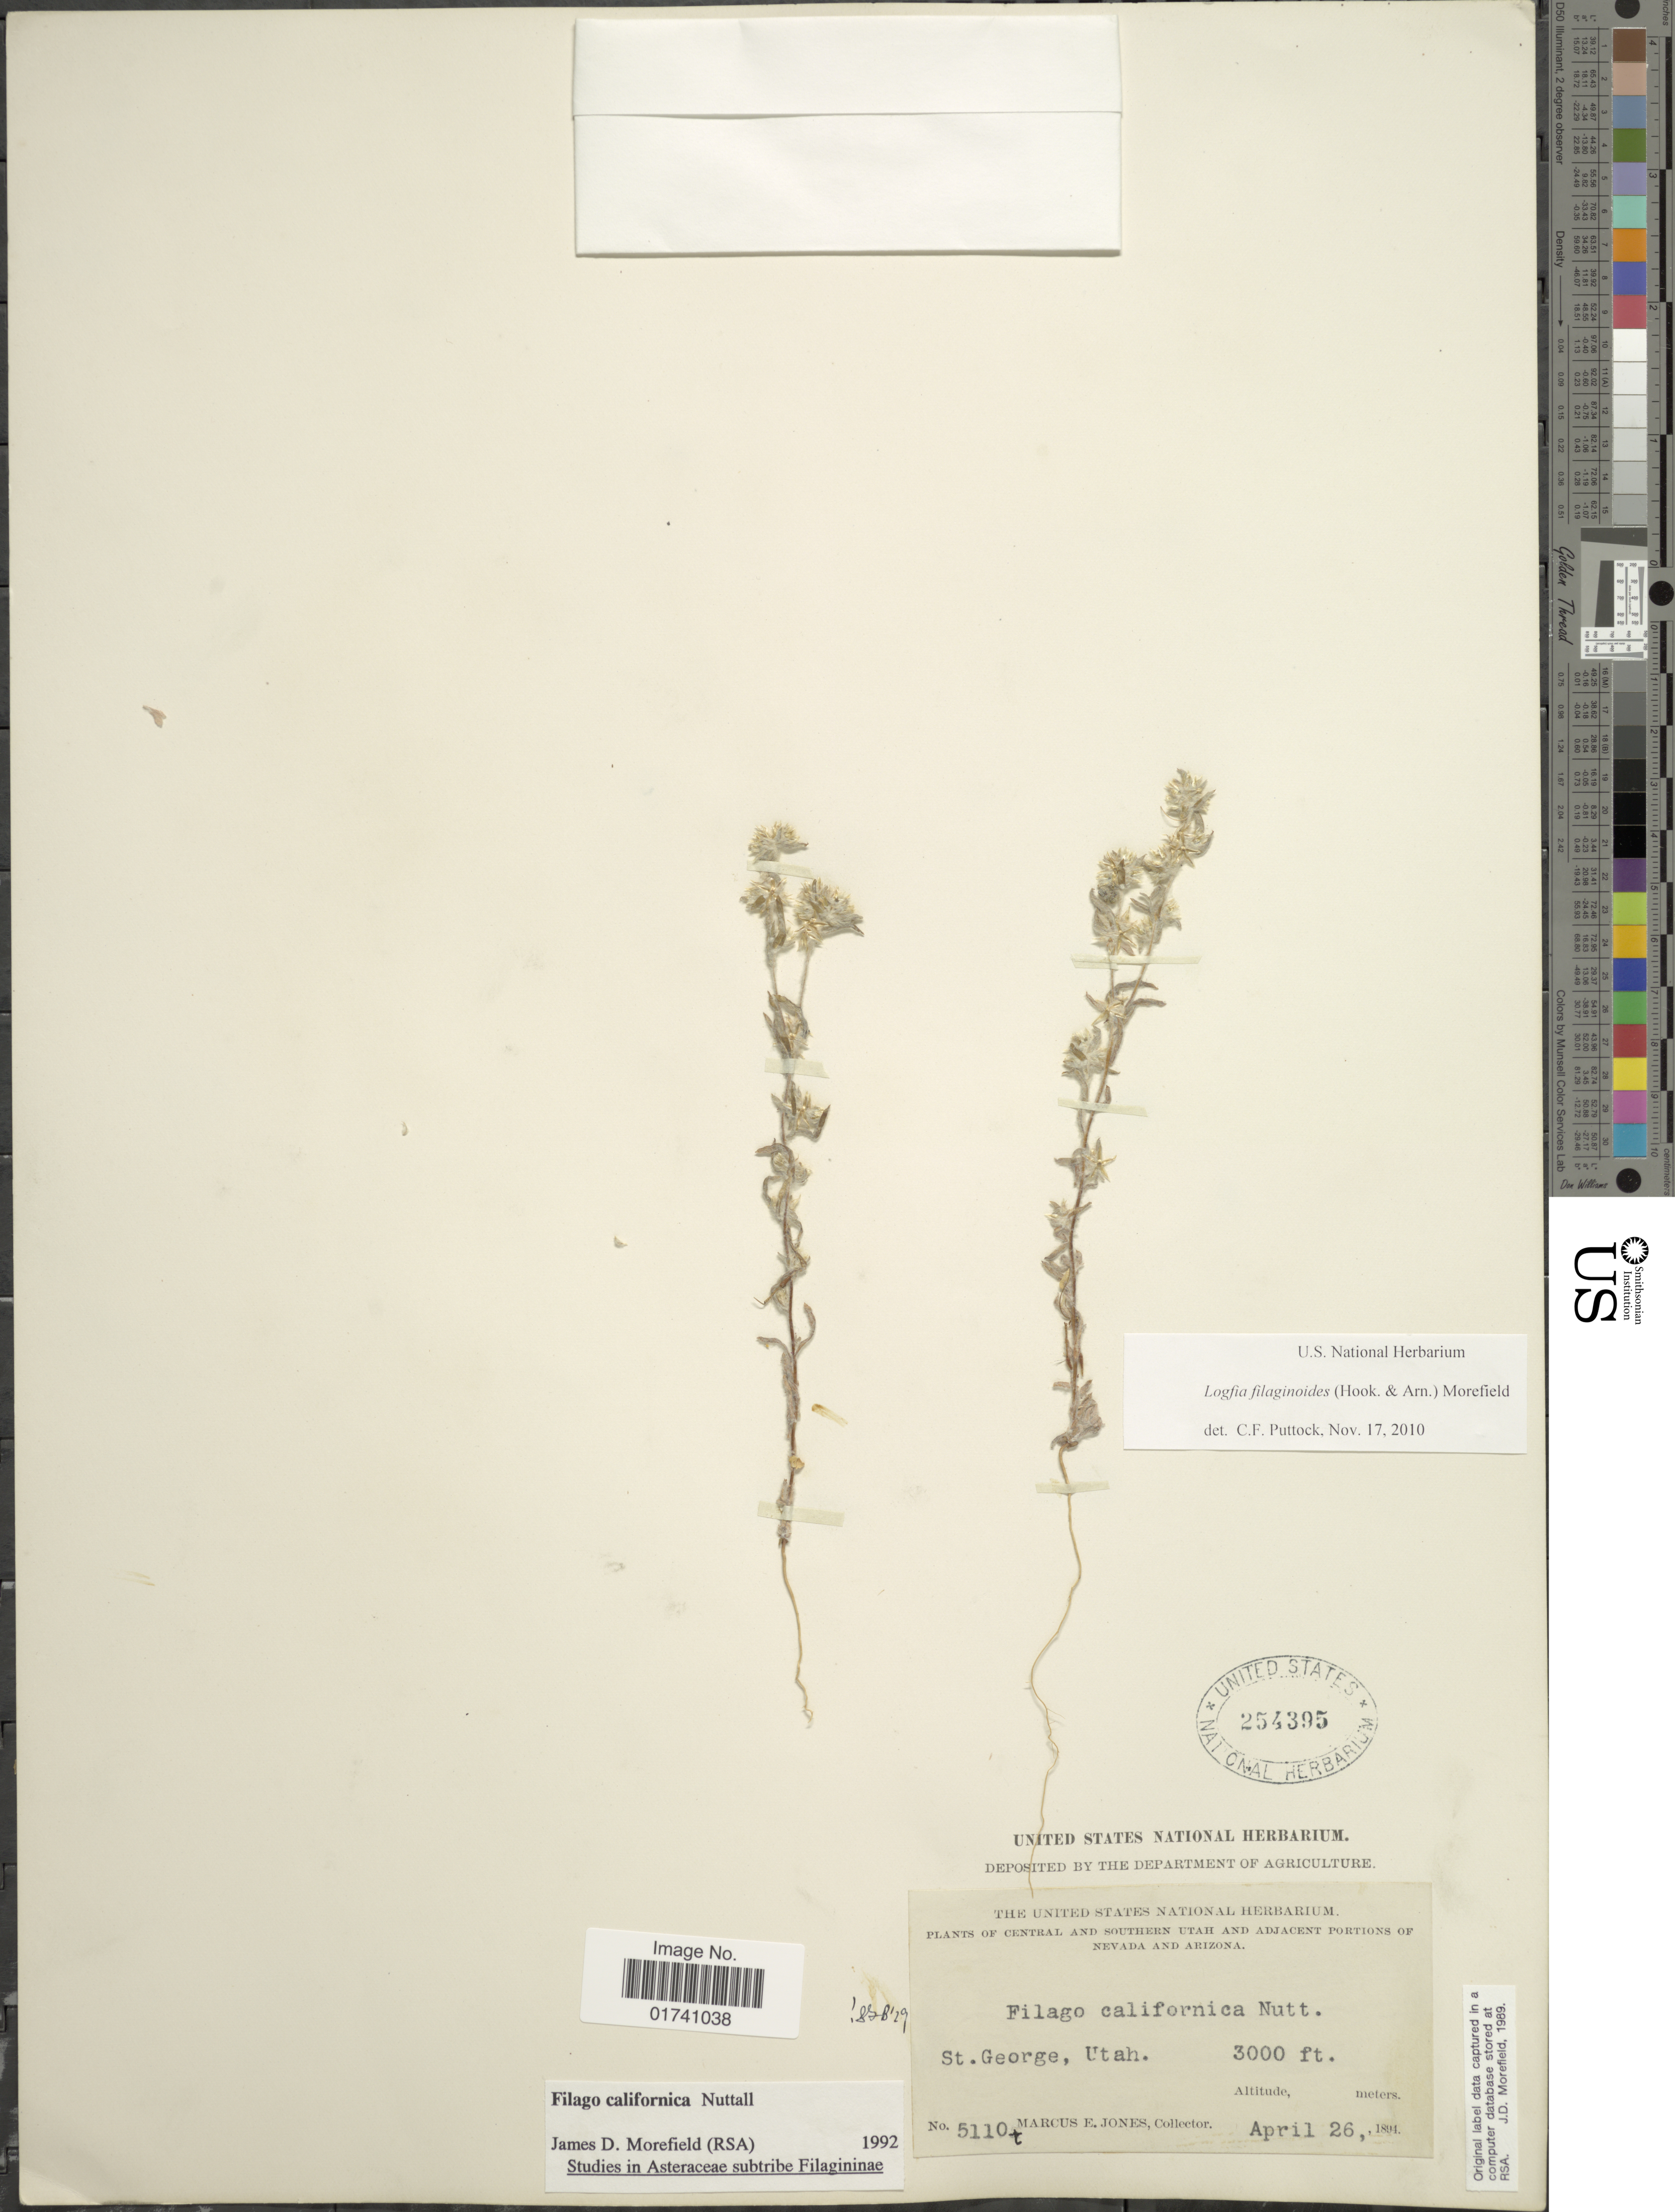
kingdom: Plantae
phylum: Tracheophyta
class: Magnoliopsida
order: Asterales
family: Asteraceae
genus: Logfia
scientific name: Logfia filaginoides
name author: (Hook. & Arn.) Morefield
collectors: M. E. Jones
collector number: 5110t*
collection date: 1894-04-26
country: United States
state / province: Utah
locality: St. George.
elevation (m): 914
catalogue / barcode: US 254395